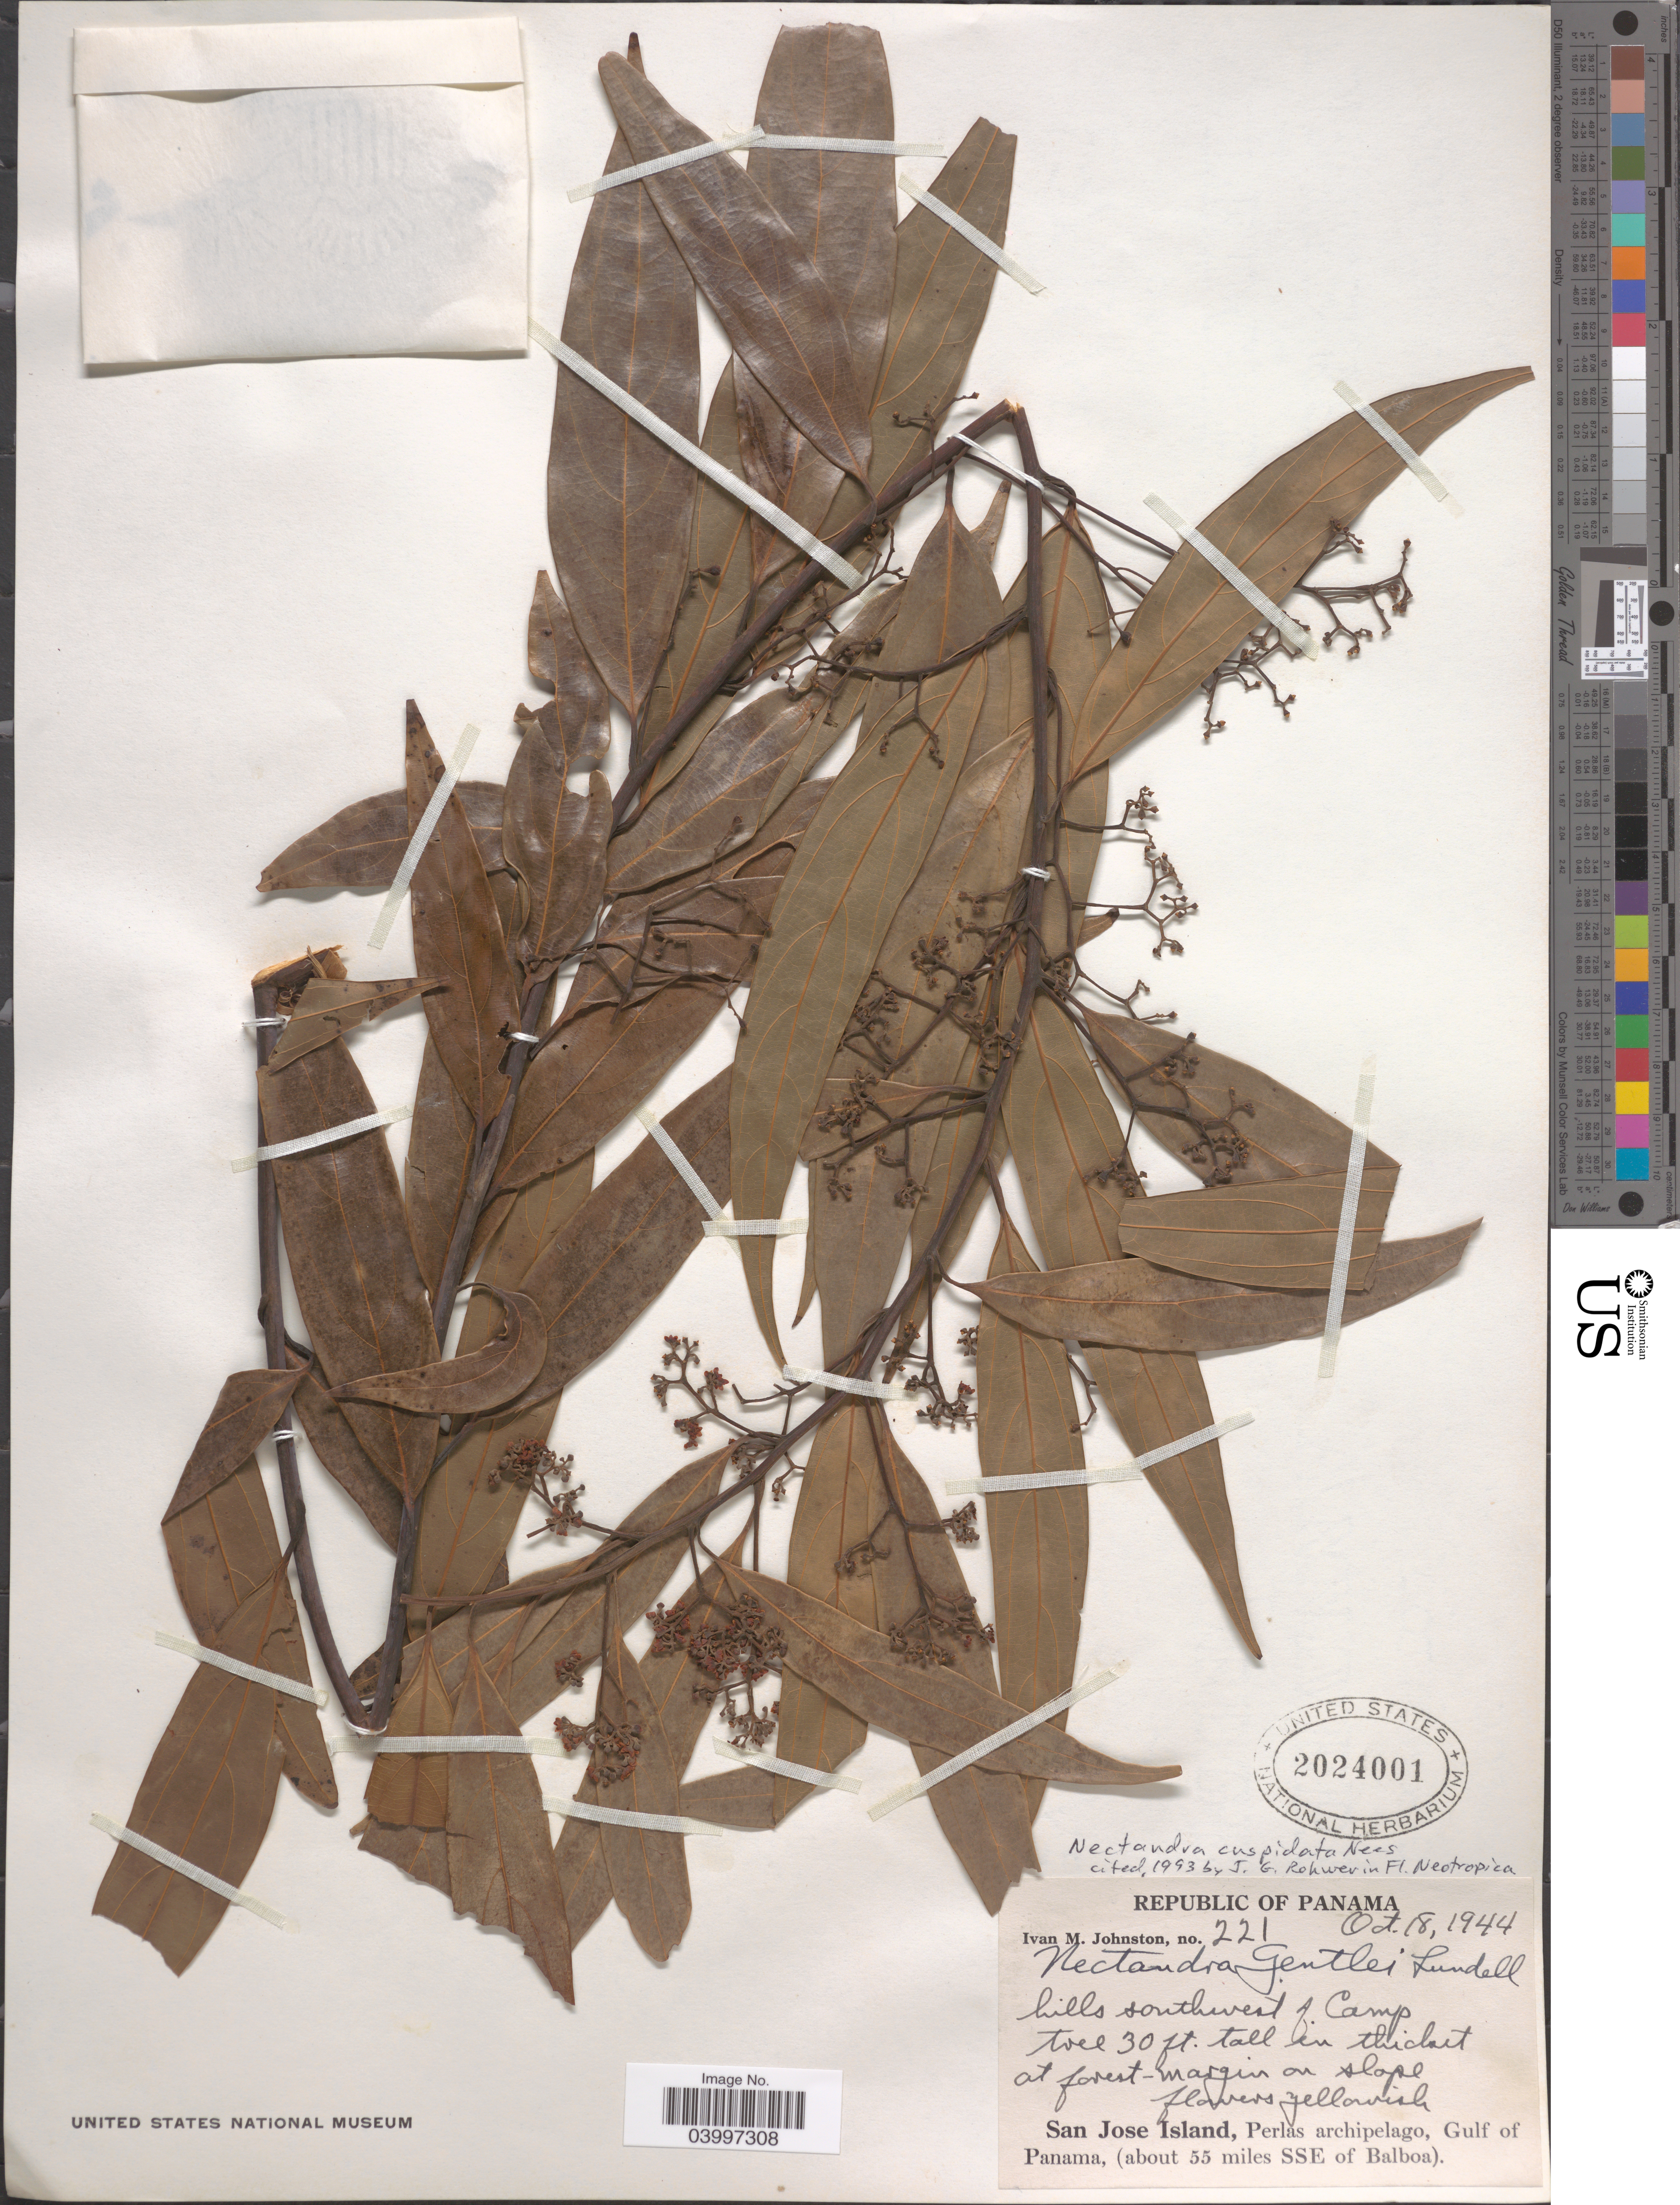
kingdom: Plantae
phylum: Tracheophyta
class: Magnoliopsida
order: Laurales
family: Lauraceae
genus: Nectandra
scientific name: Nectandra cuspidata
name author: Nees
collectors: I.M. Johnston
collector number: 221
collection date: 1944-10-18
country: Panama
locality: Hills southwest of Camp. In thicket at forest-margin on slope. San Jose Island, Perlas archipelago, Gulf of Panama, (about 55 miles SSE of Balboa).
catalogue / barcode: US 2024001